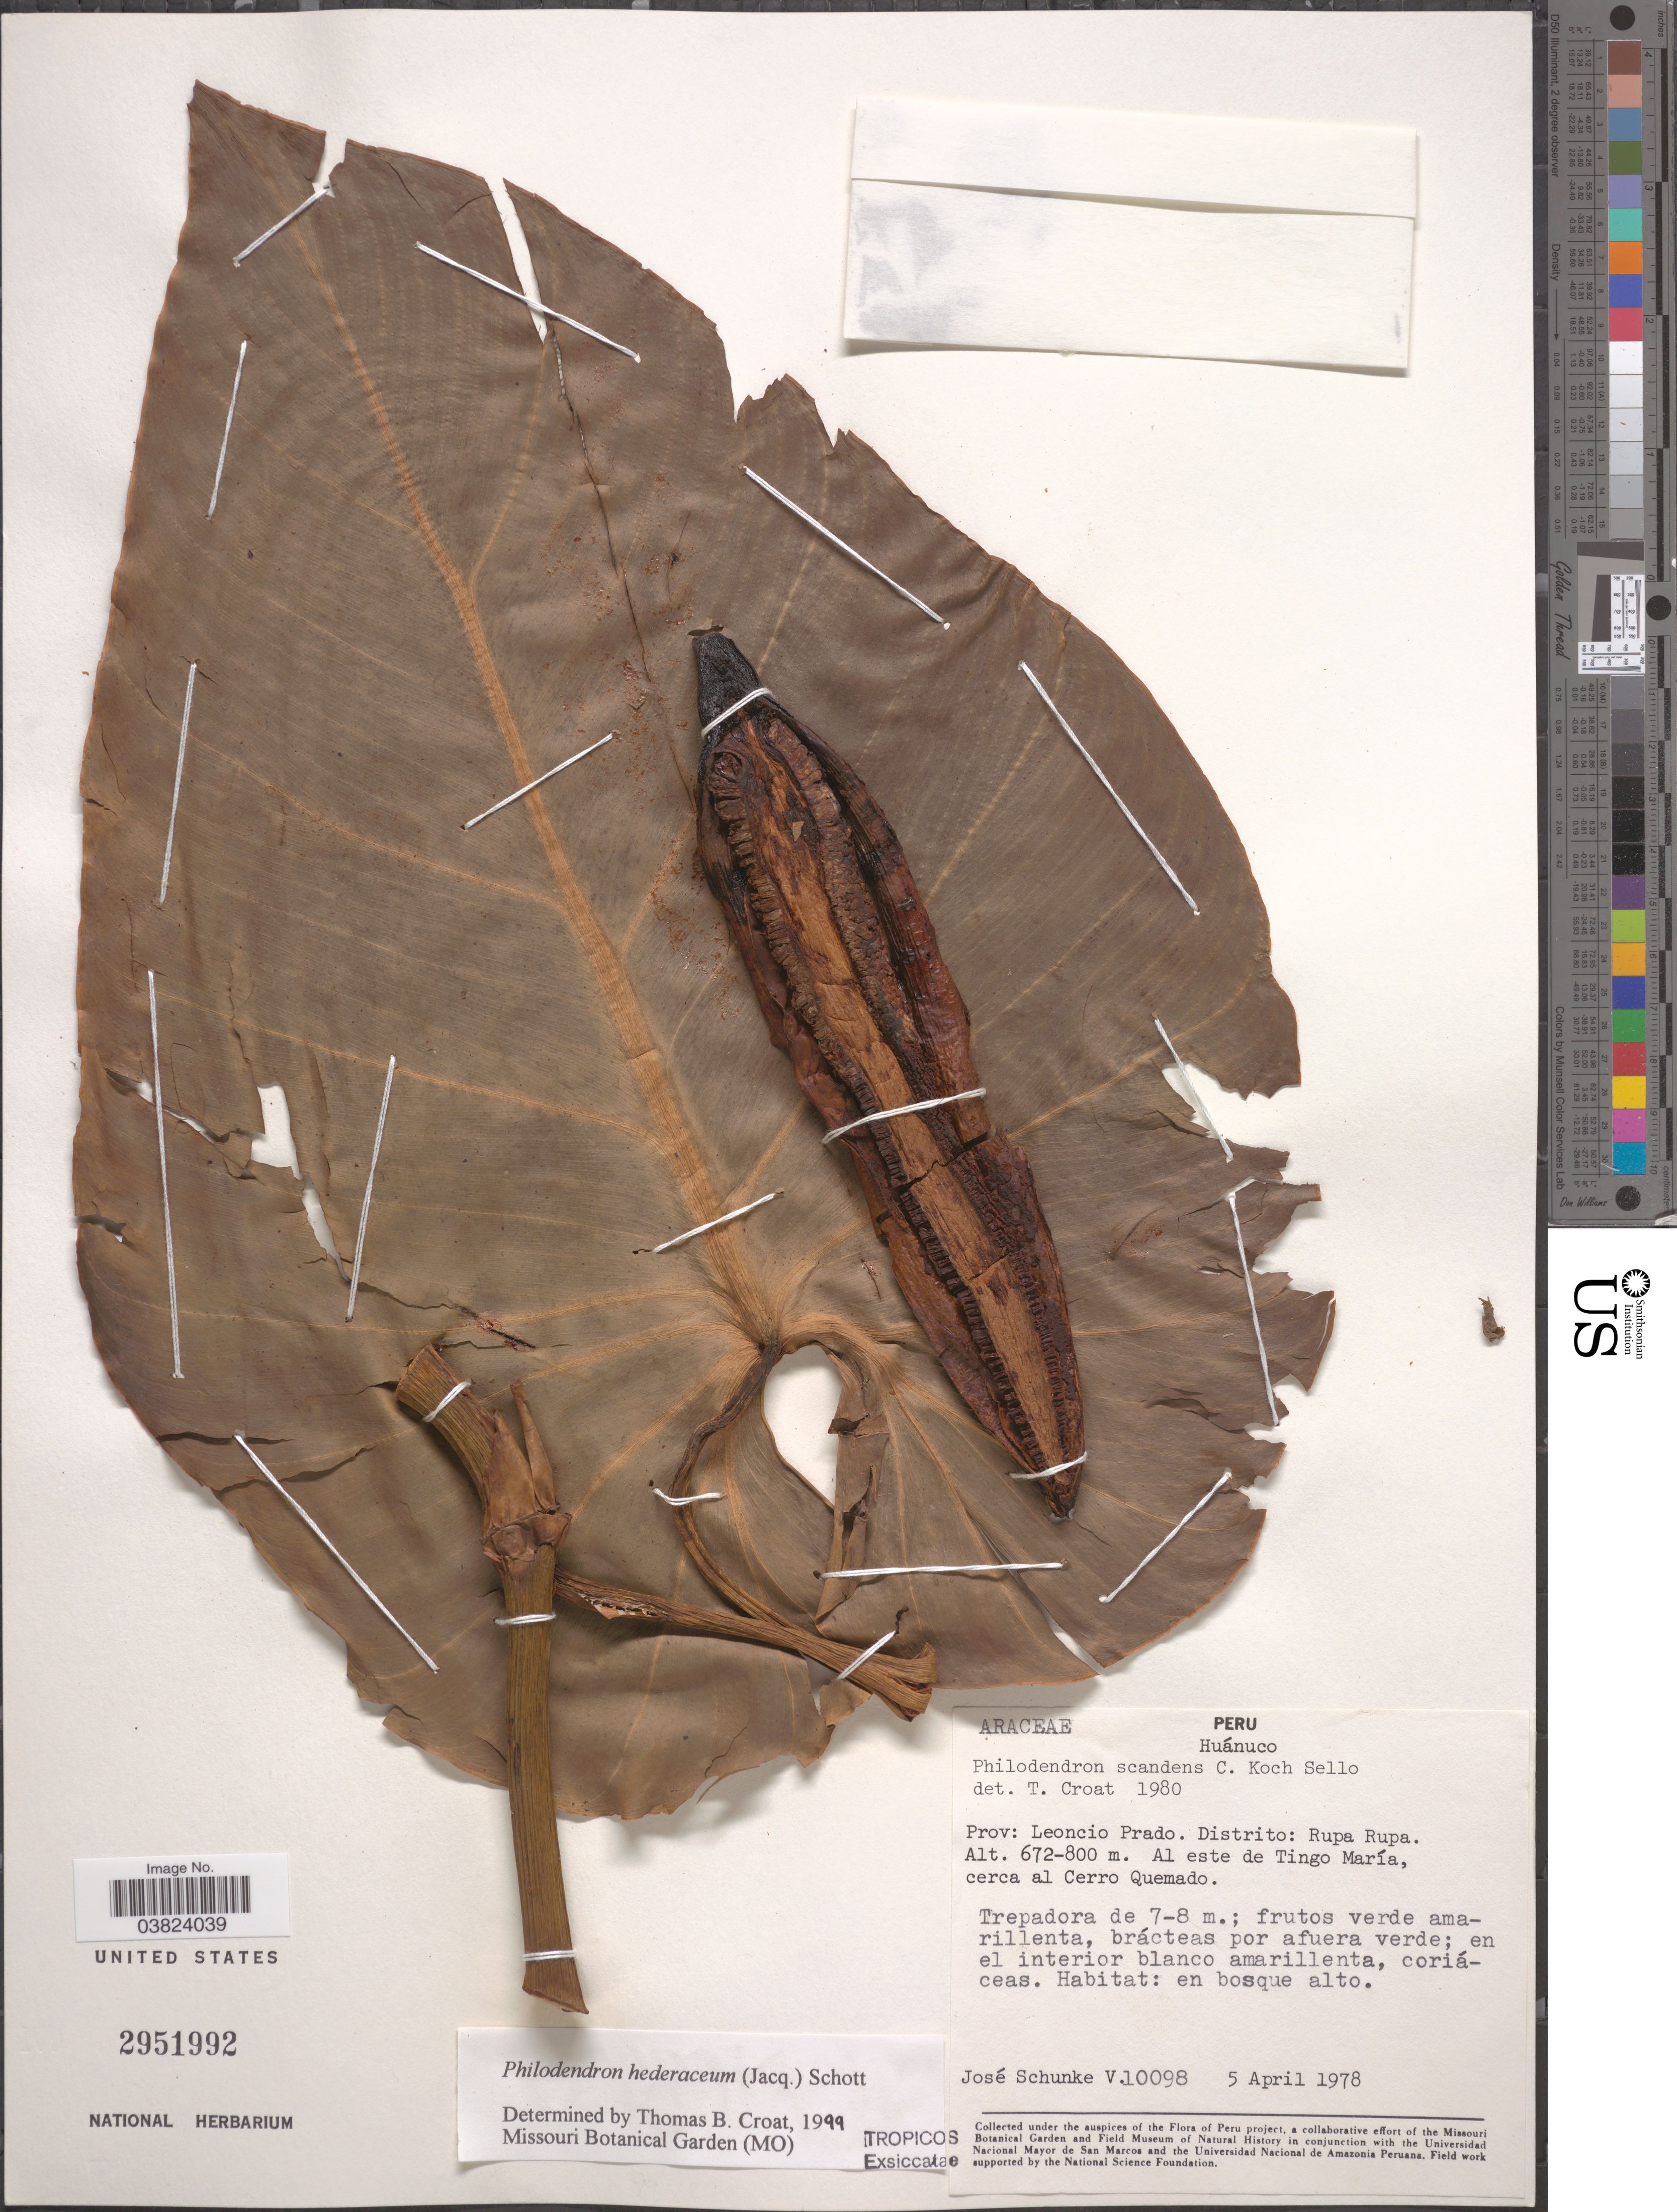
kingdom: Plantae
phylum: Tracheophyta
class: Liliopsida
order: Alismatales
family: Araceae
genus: Philodendron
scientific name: Philodendron hederaceum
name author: (Jacq.) Schott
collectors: J. Schunke Vigo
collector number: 10098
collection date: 1978-04-05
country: Peru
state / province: Huánuco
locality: Prov: Leoncio Prado. Distrito: Rupa Rupa. Al este de Tingo María, cerca al Cerro Quemado.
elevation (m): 672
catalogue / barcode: US 2951992